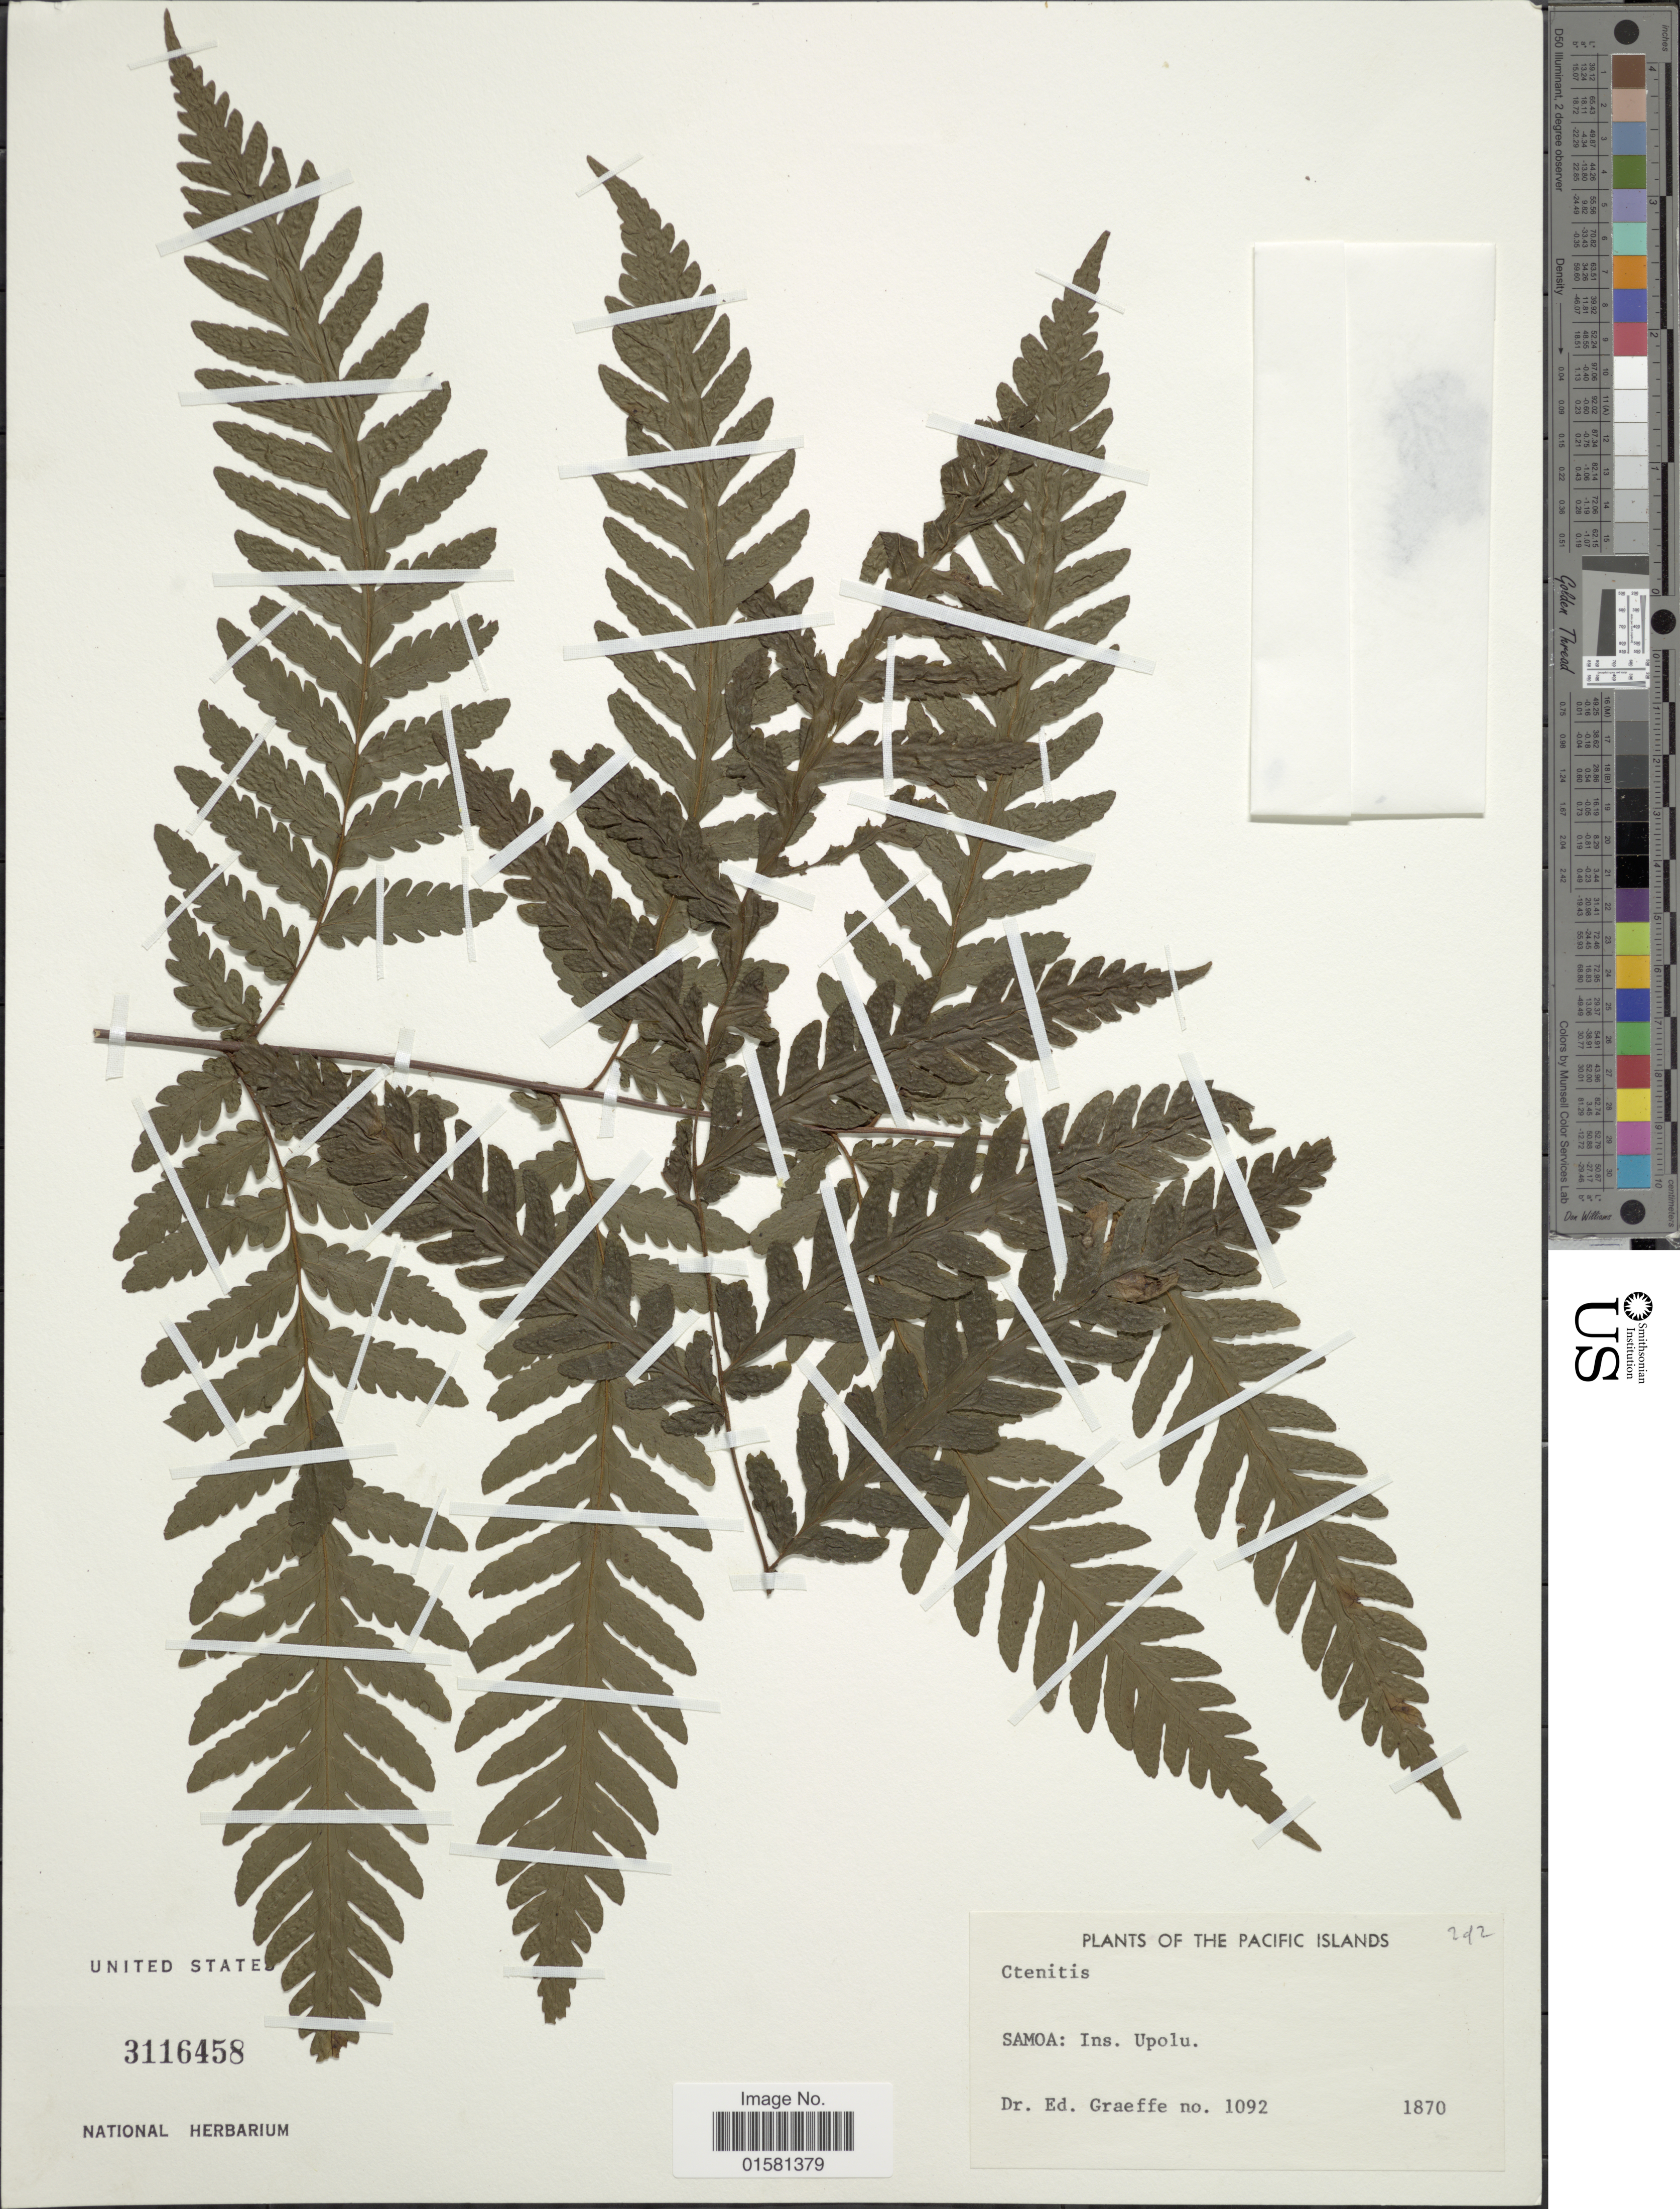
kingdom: Plantae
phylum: Tracheophyta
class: Polypodiopsida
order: Polypodiales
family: Tectariaceae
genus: Tectaria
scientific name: Tectaria dissecta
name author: (G. Forst.) Lellinger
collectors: E. Graeffe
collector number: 1092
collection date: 1870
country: Samoa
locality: Samoa - Ins. Upolu.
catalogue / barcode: US 3116458